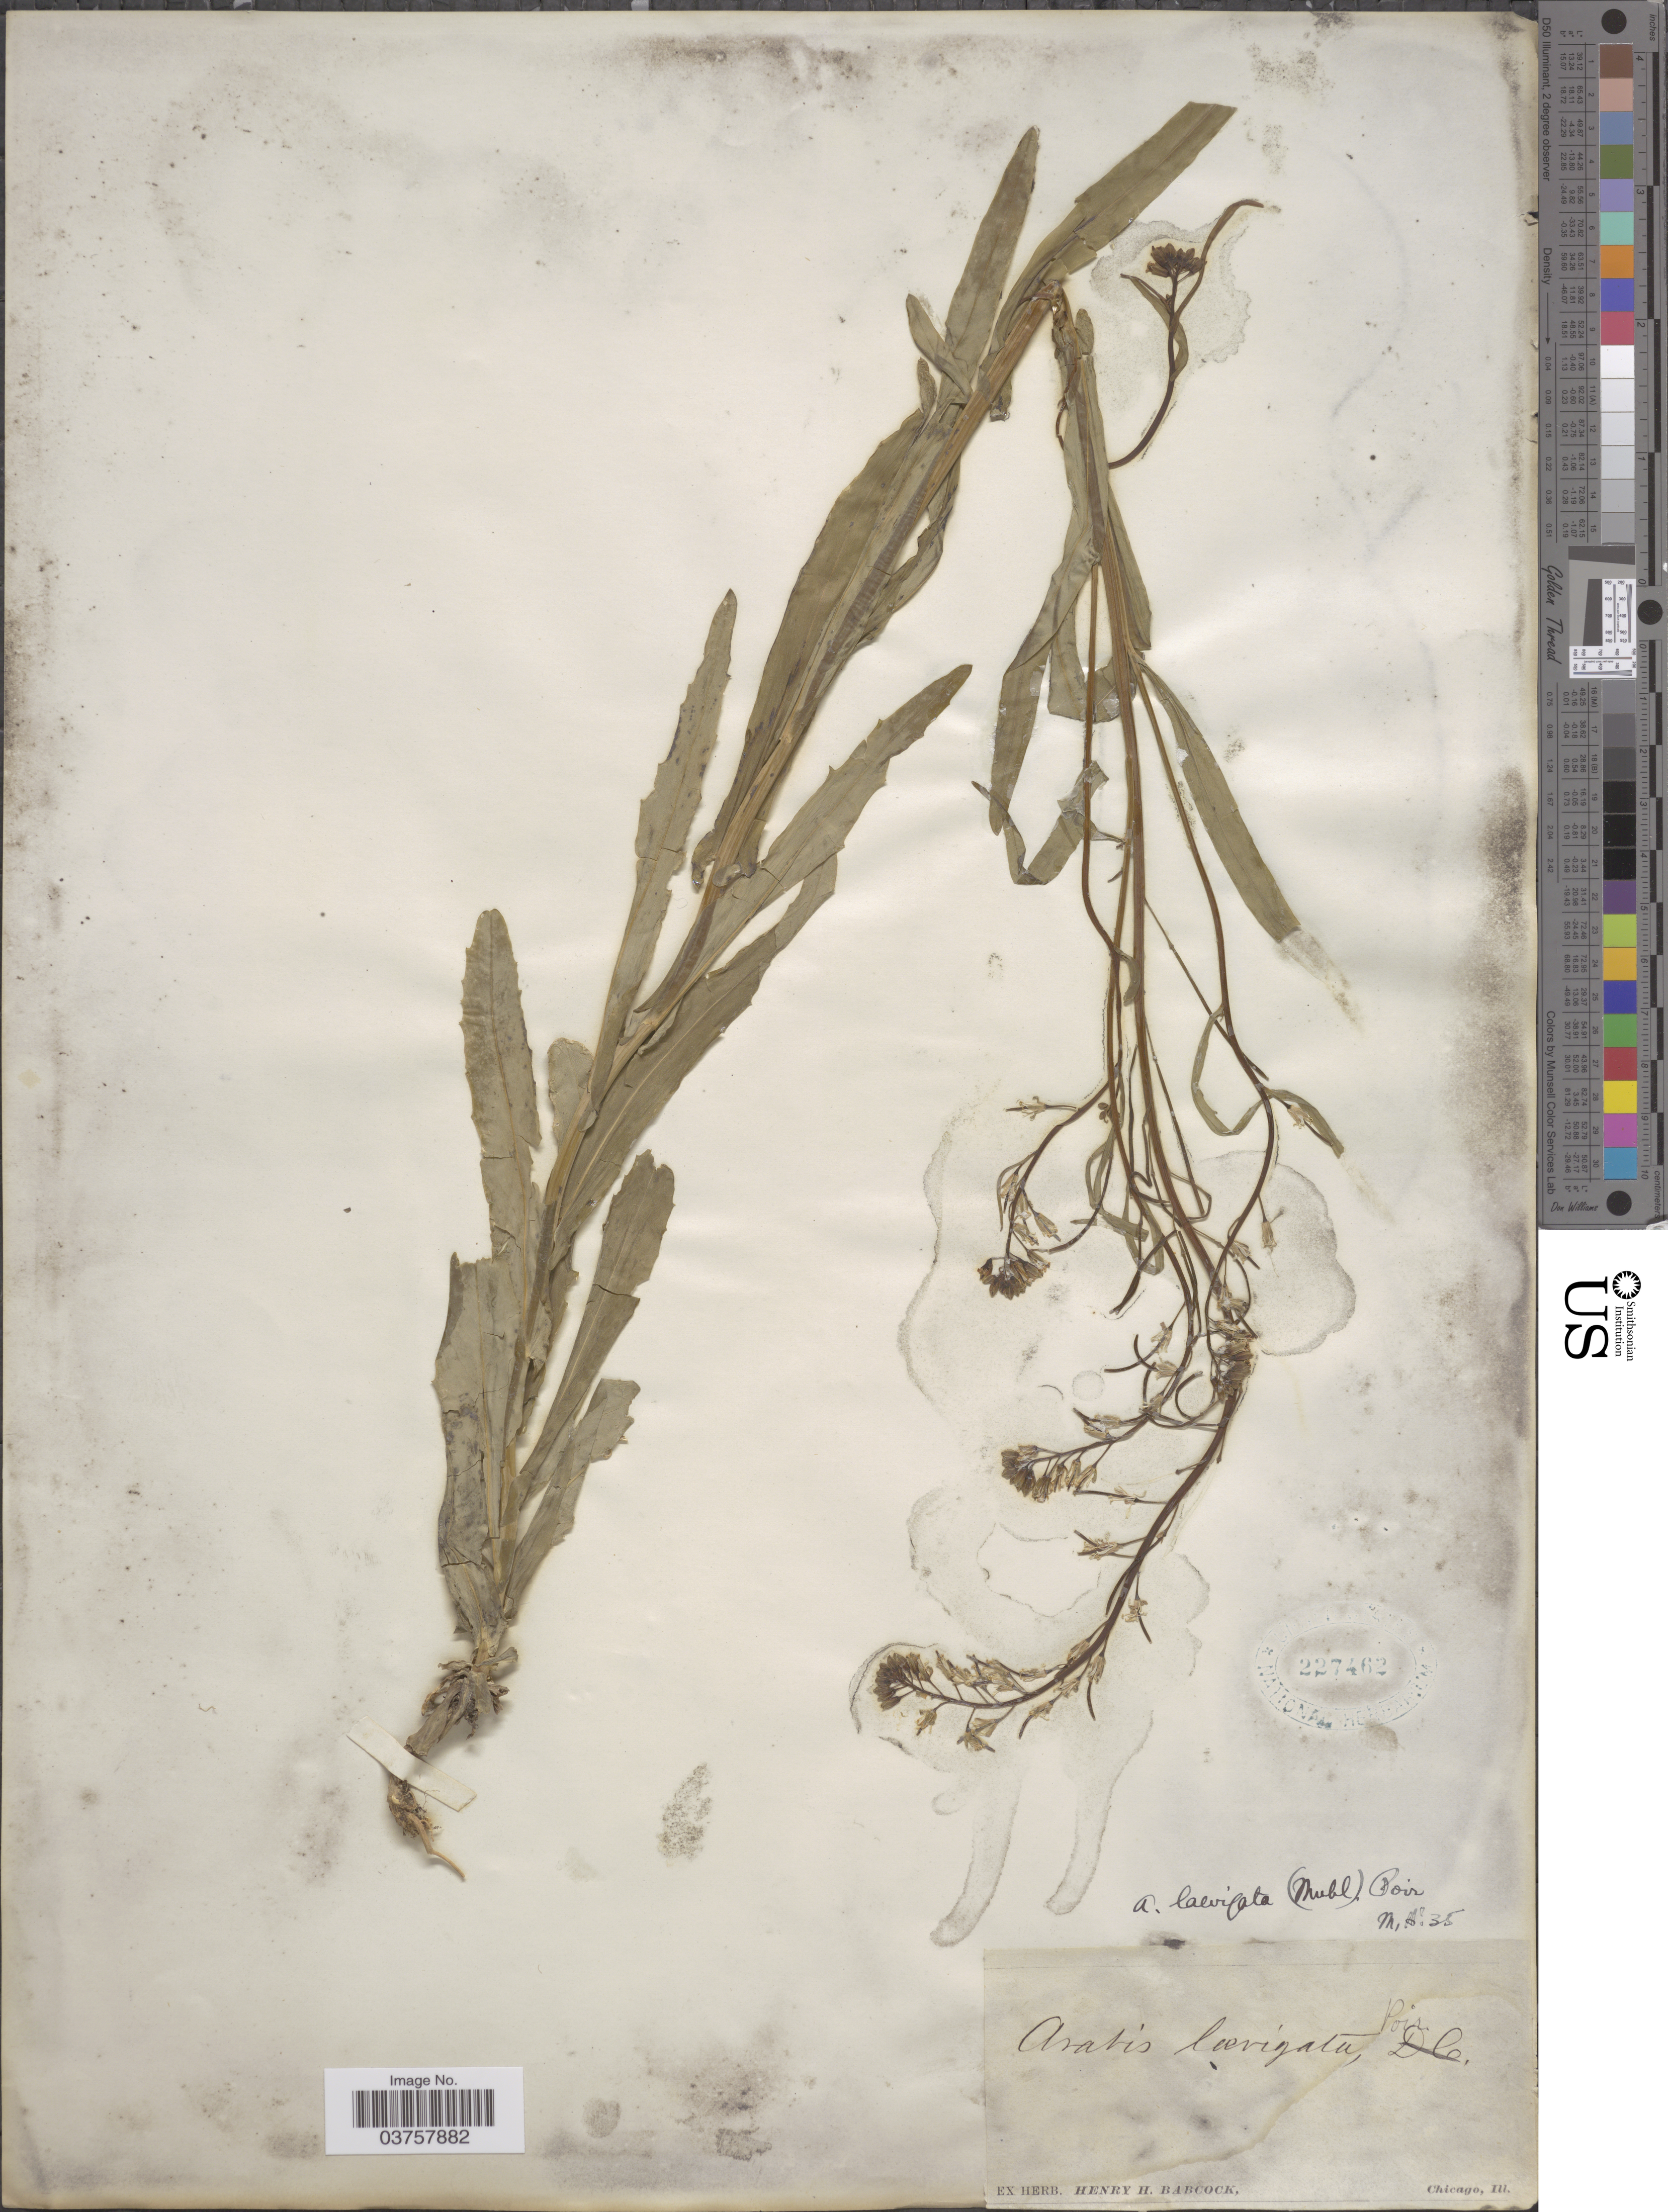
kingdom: Plantae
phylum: Tracheophyta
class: Magnoliopsida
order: Brassicales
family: Brassicaceae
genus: Arabis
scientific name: Arabis laevigata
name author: (Muhl. ex Willd.) Poir.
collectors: ex herb. Henry Homes Babcock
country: United States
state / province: Illinois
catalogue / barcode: US 227462